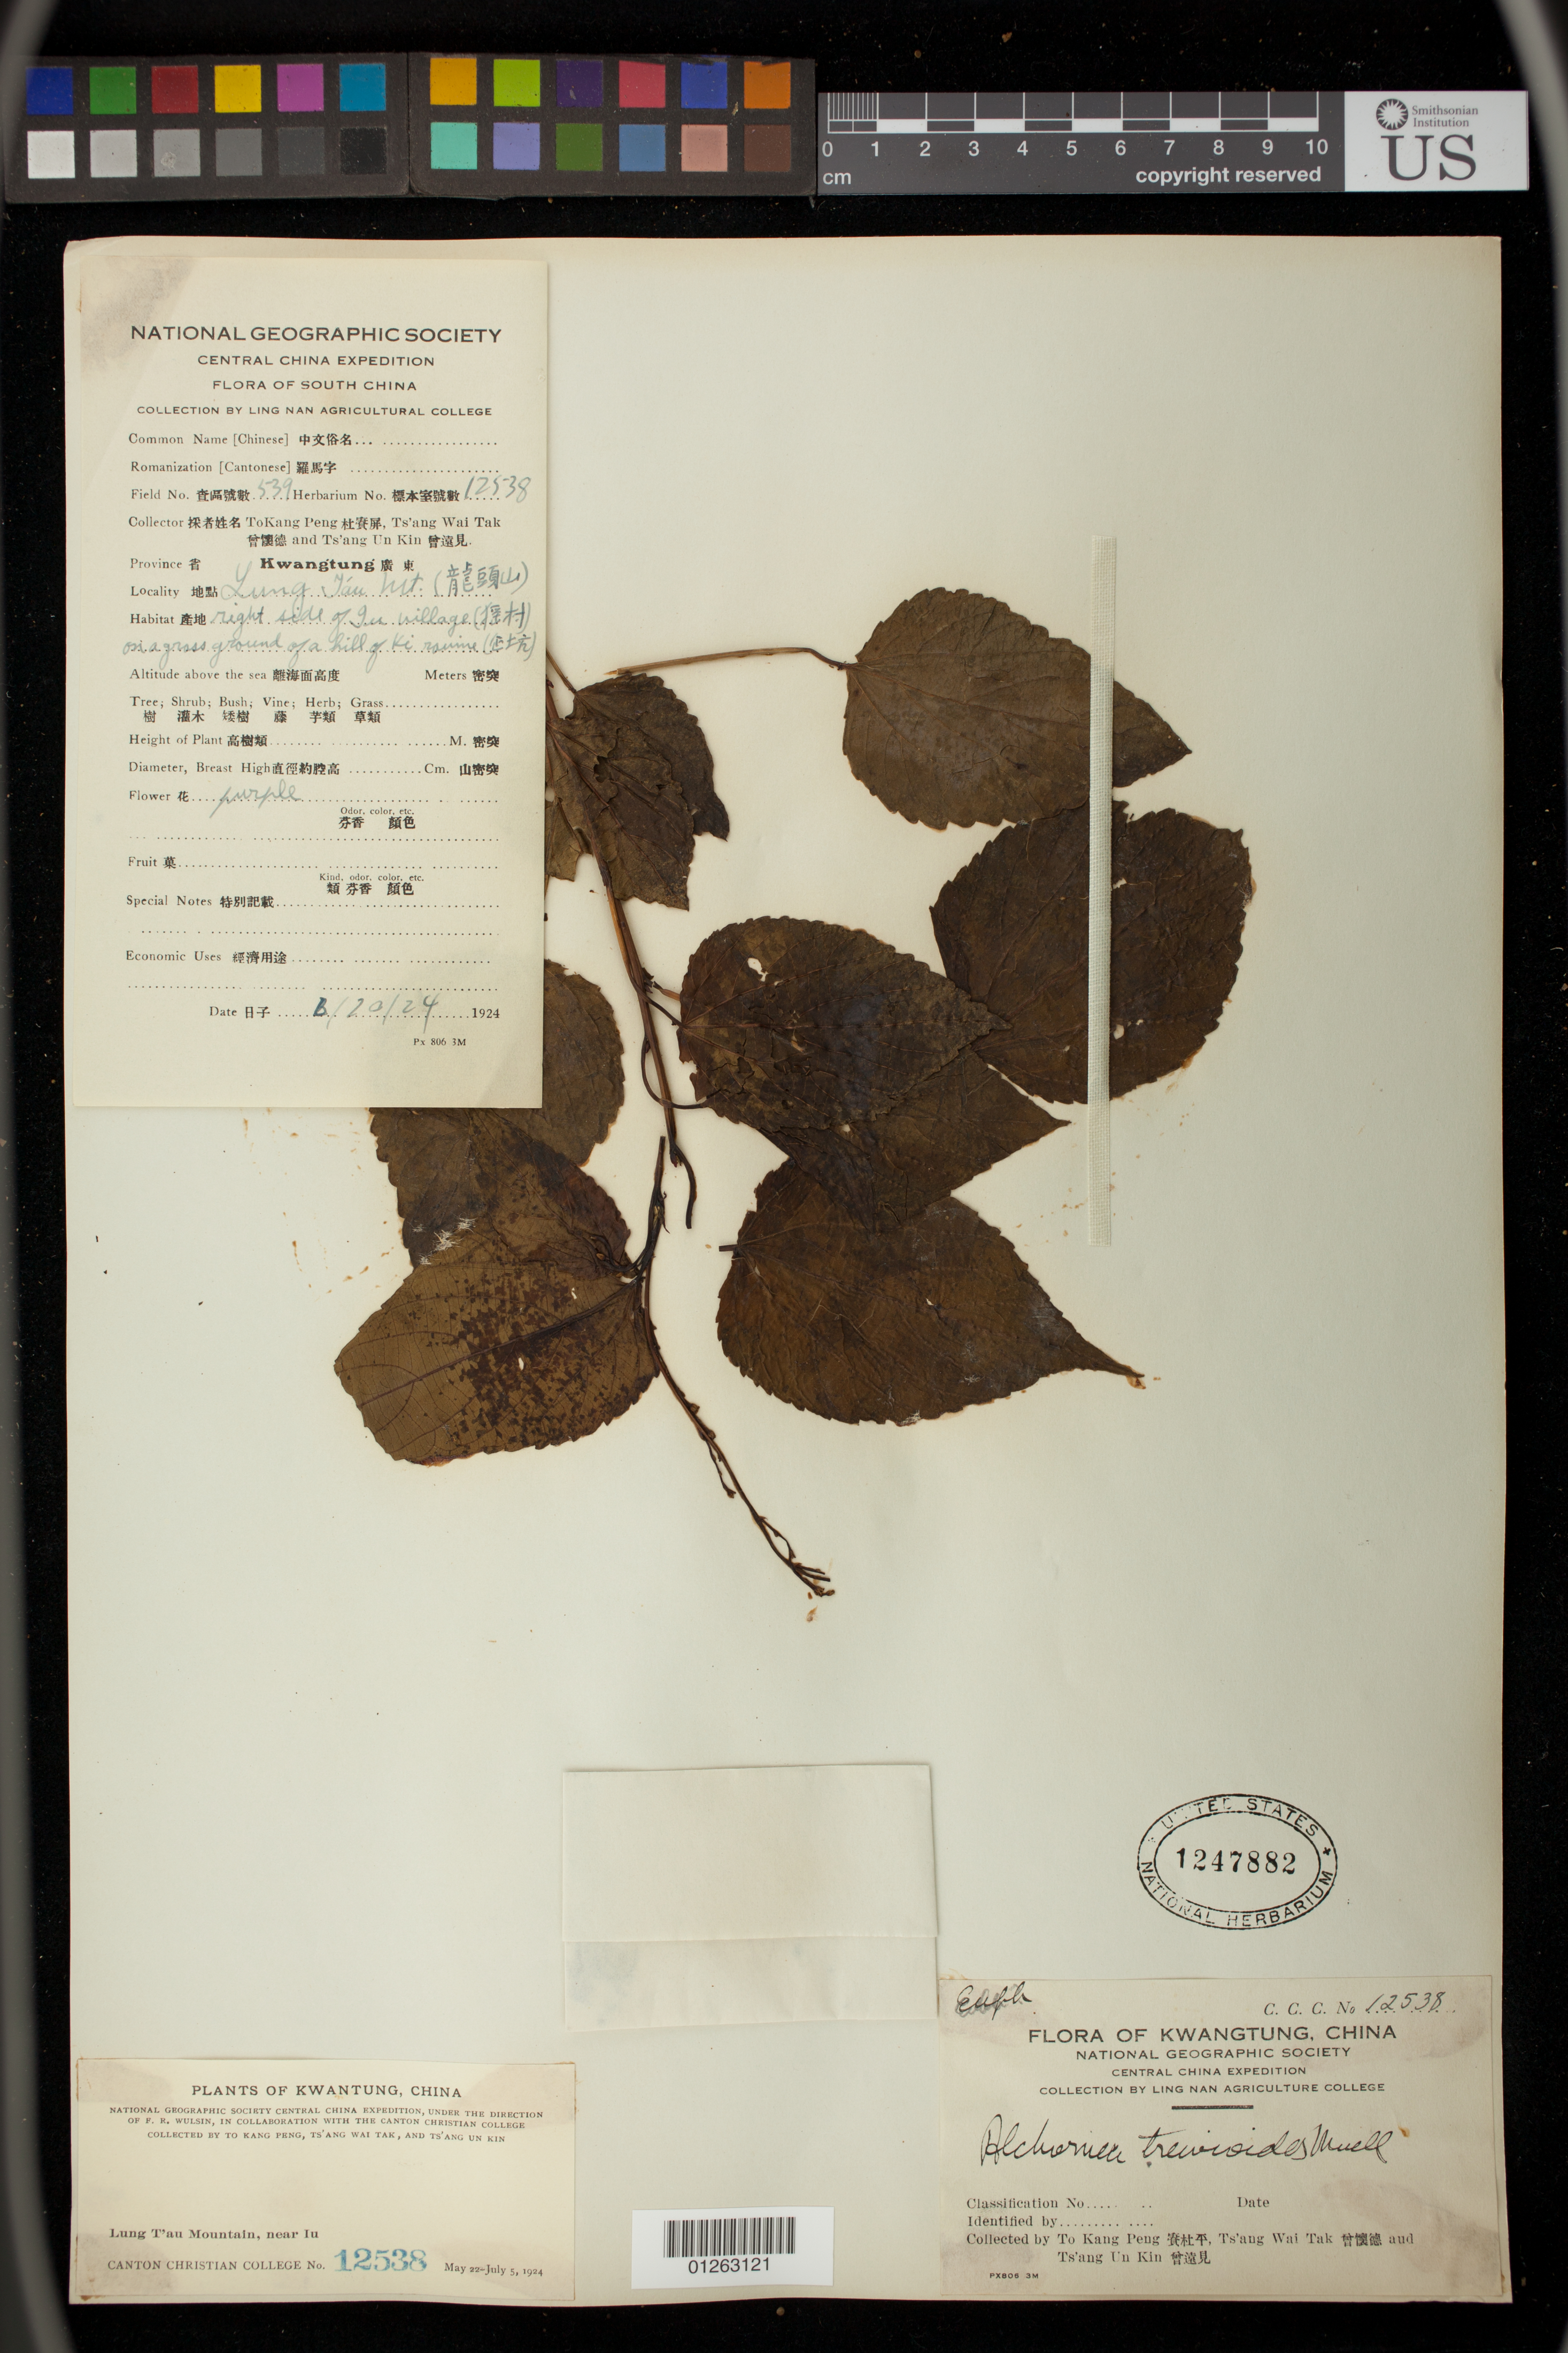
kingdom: Plantae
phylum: Tracheophyta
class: Magnoliopsida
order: Malpighiales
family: Euphorbiaceae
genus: Alchornea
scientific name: Alchornea tiliifolia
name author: (Benth.) Müll. Arg.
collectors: Kang Peng To, W. T. Tsang & U. K. Tsang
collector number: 12538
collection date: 1924-06-20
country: China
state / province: Guangdong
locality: Lung T'au Mountain, near Iu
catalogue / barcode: US 1247882